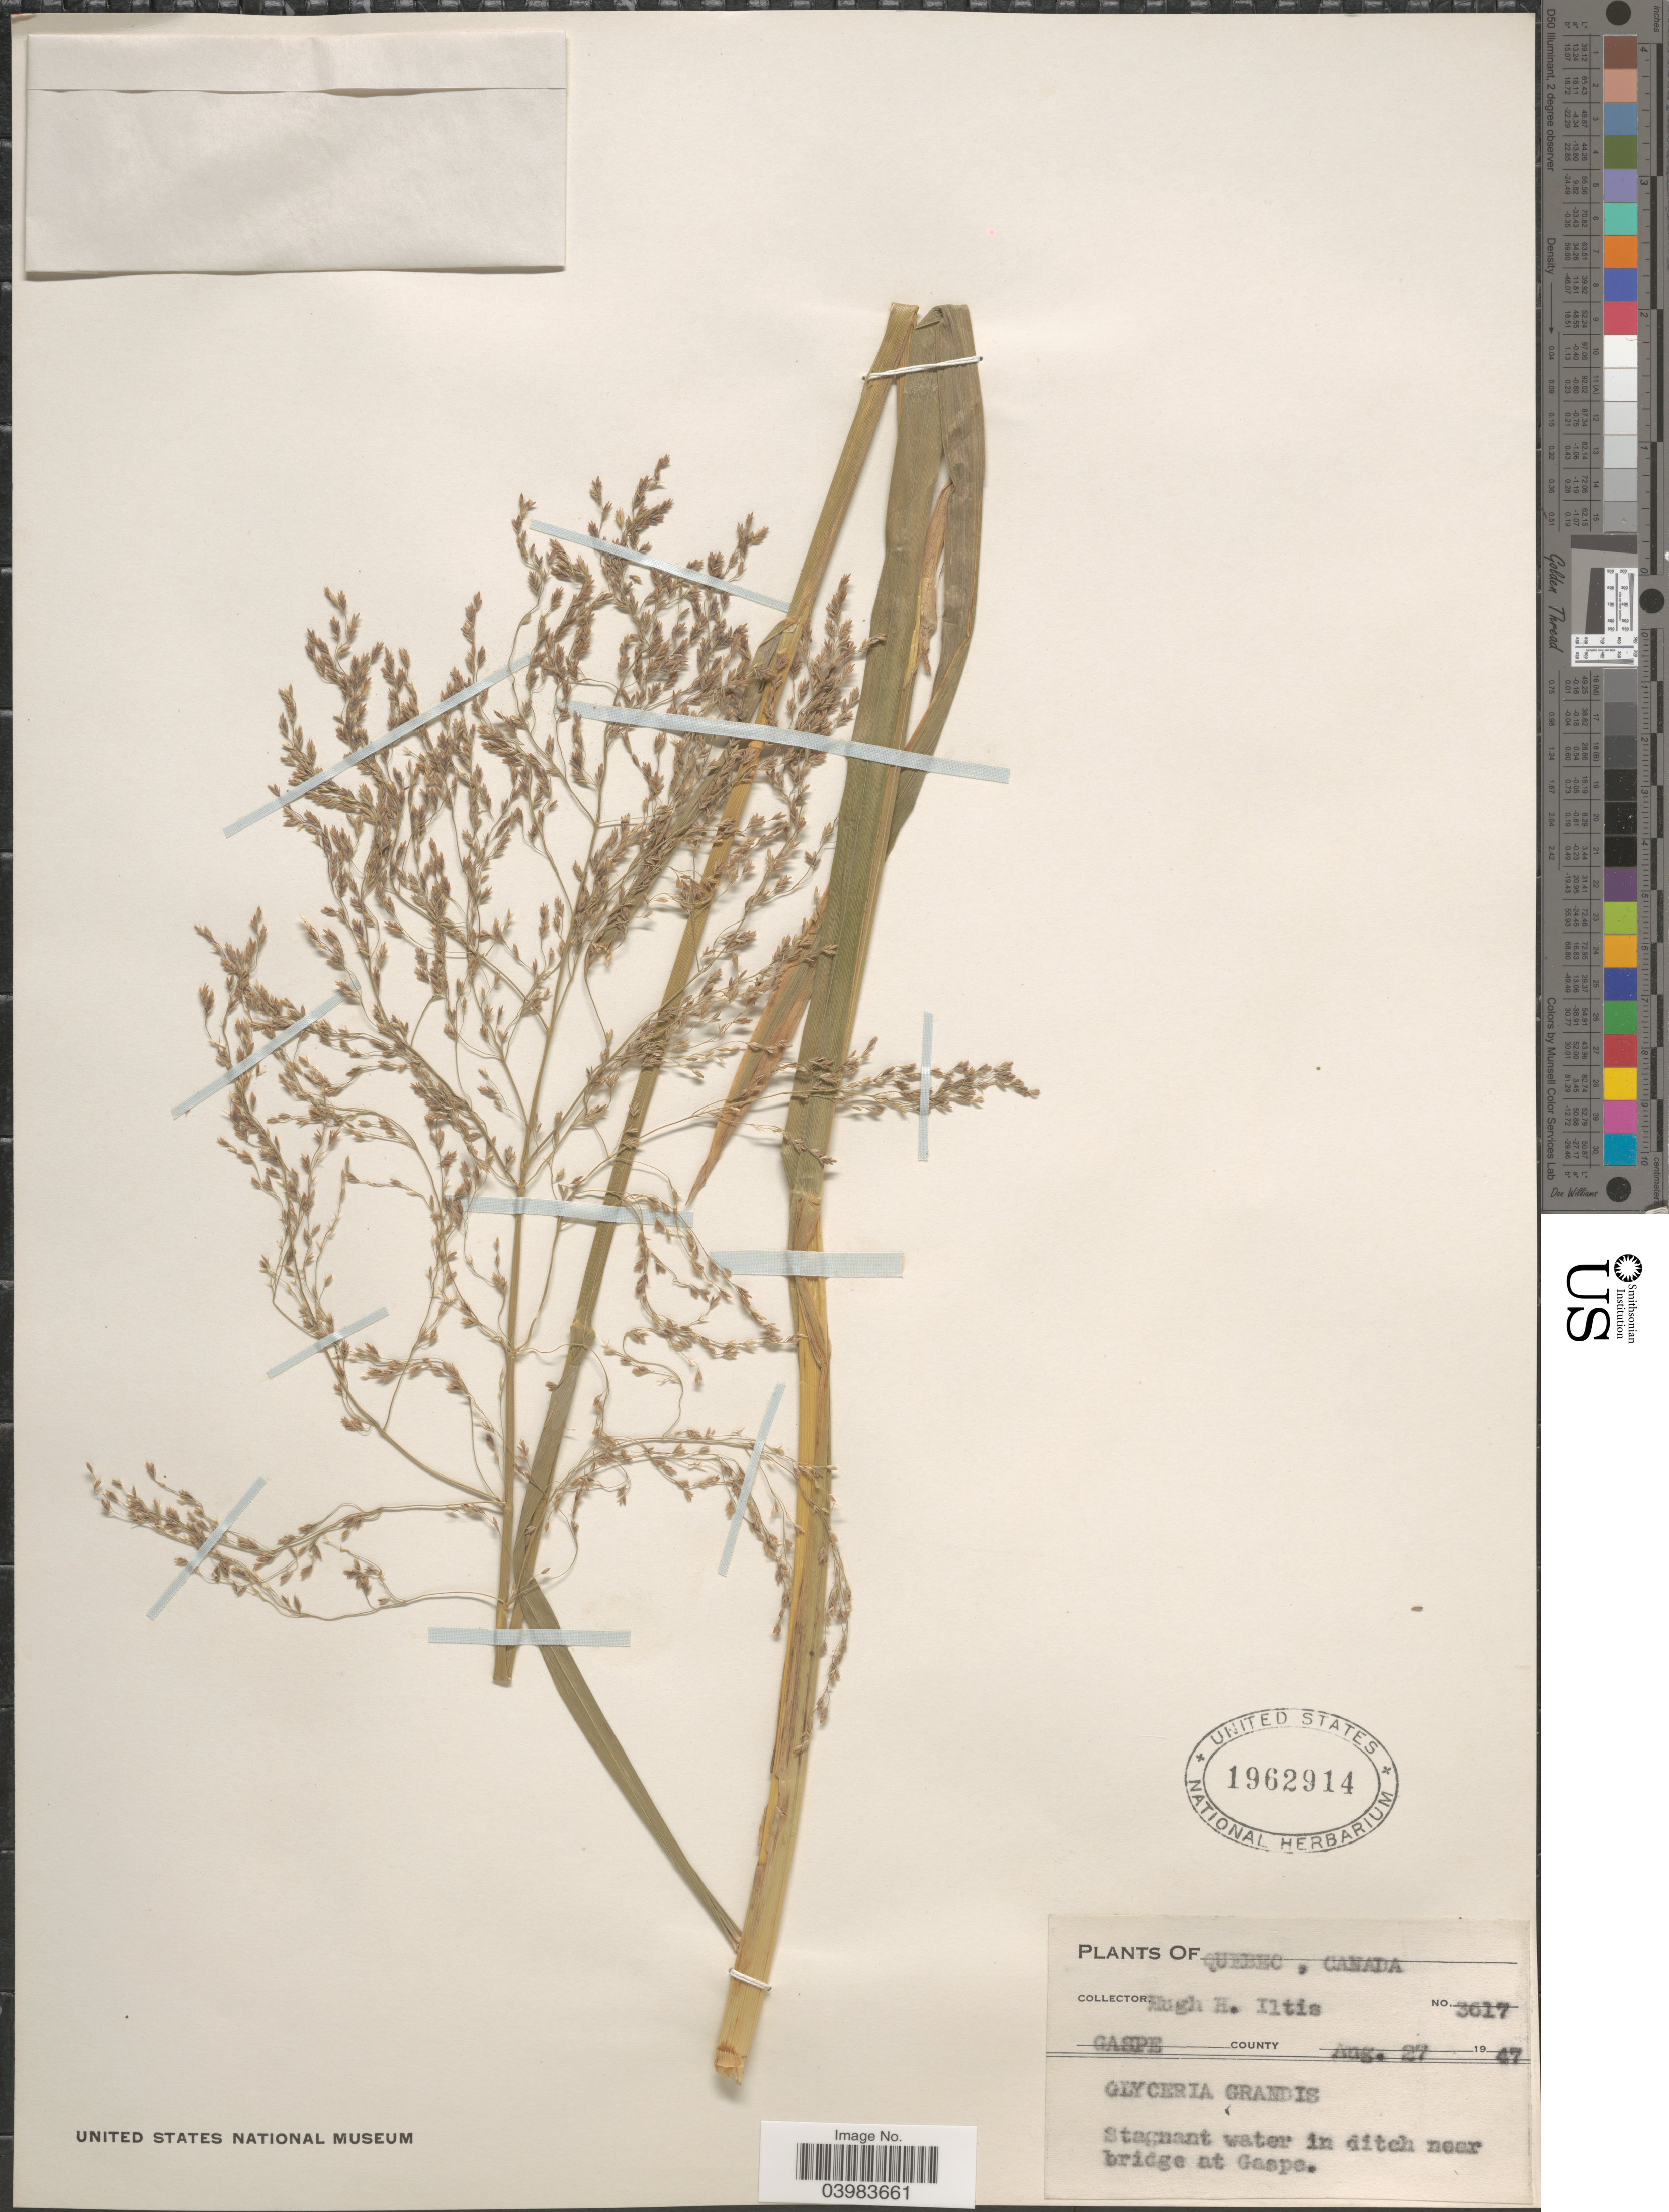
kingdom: Plantae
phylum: Tracheophyta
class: Liliopsida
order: Poales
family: Poaceae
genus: Glyceria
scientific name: Glyceria grandis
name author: S. Watson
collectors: H. H. Iltis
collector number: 3617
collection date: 1947-08-27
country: Canada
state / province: Quebec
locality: Gaspe County. Stagnant water in ditch near bridge at Gaspe.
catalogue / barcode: US 1962914